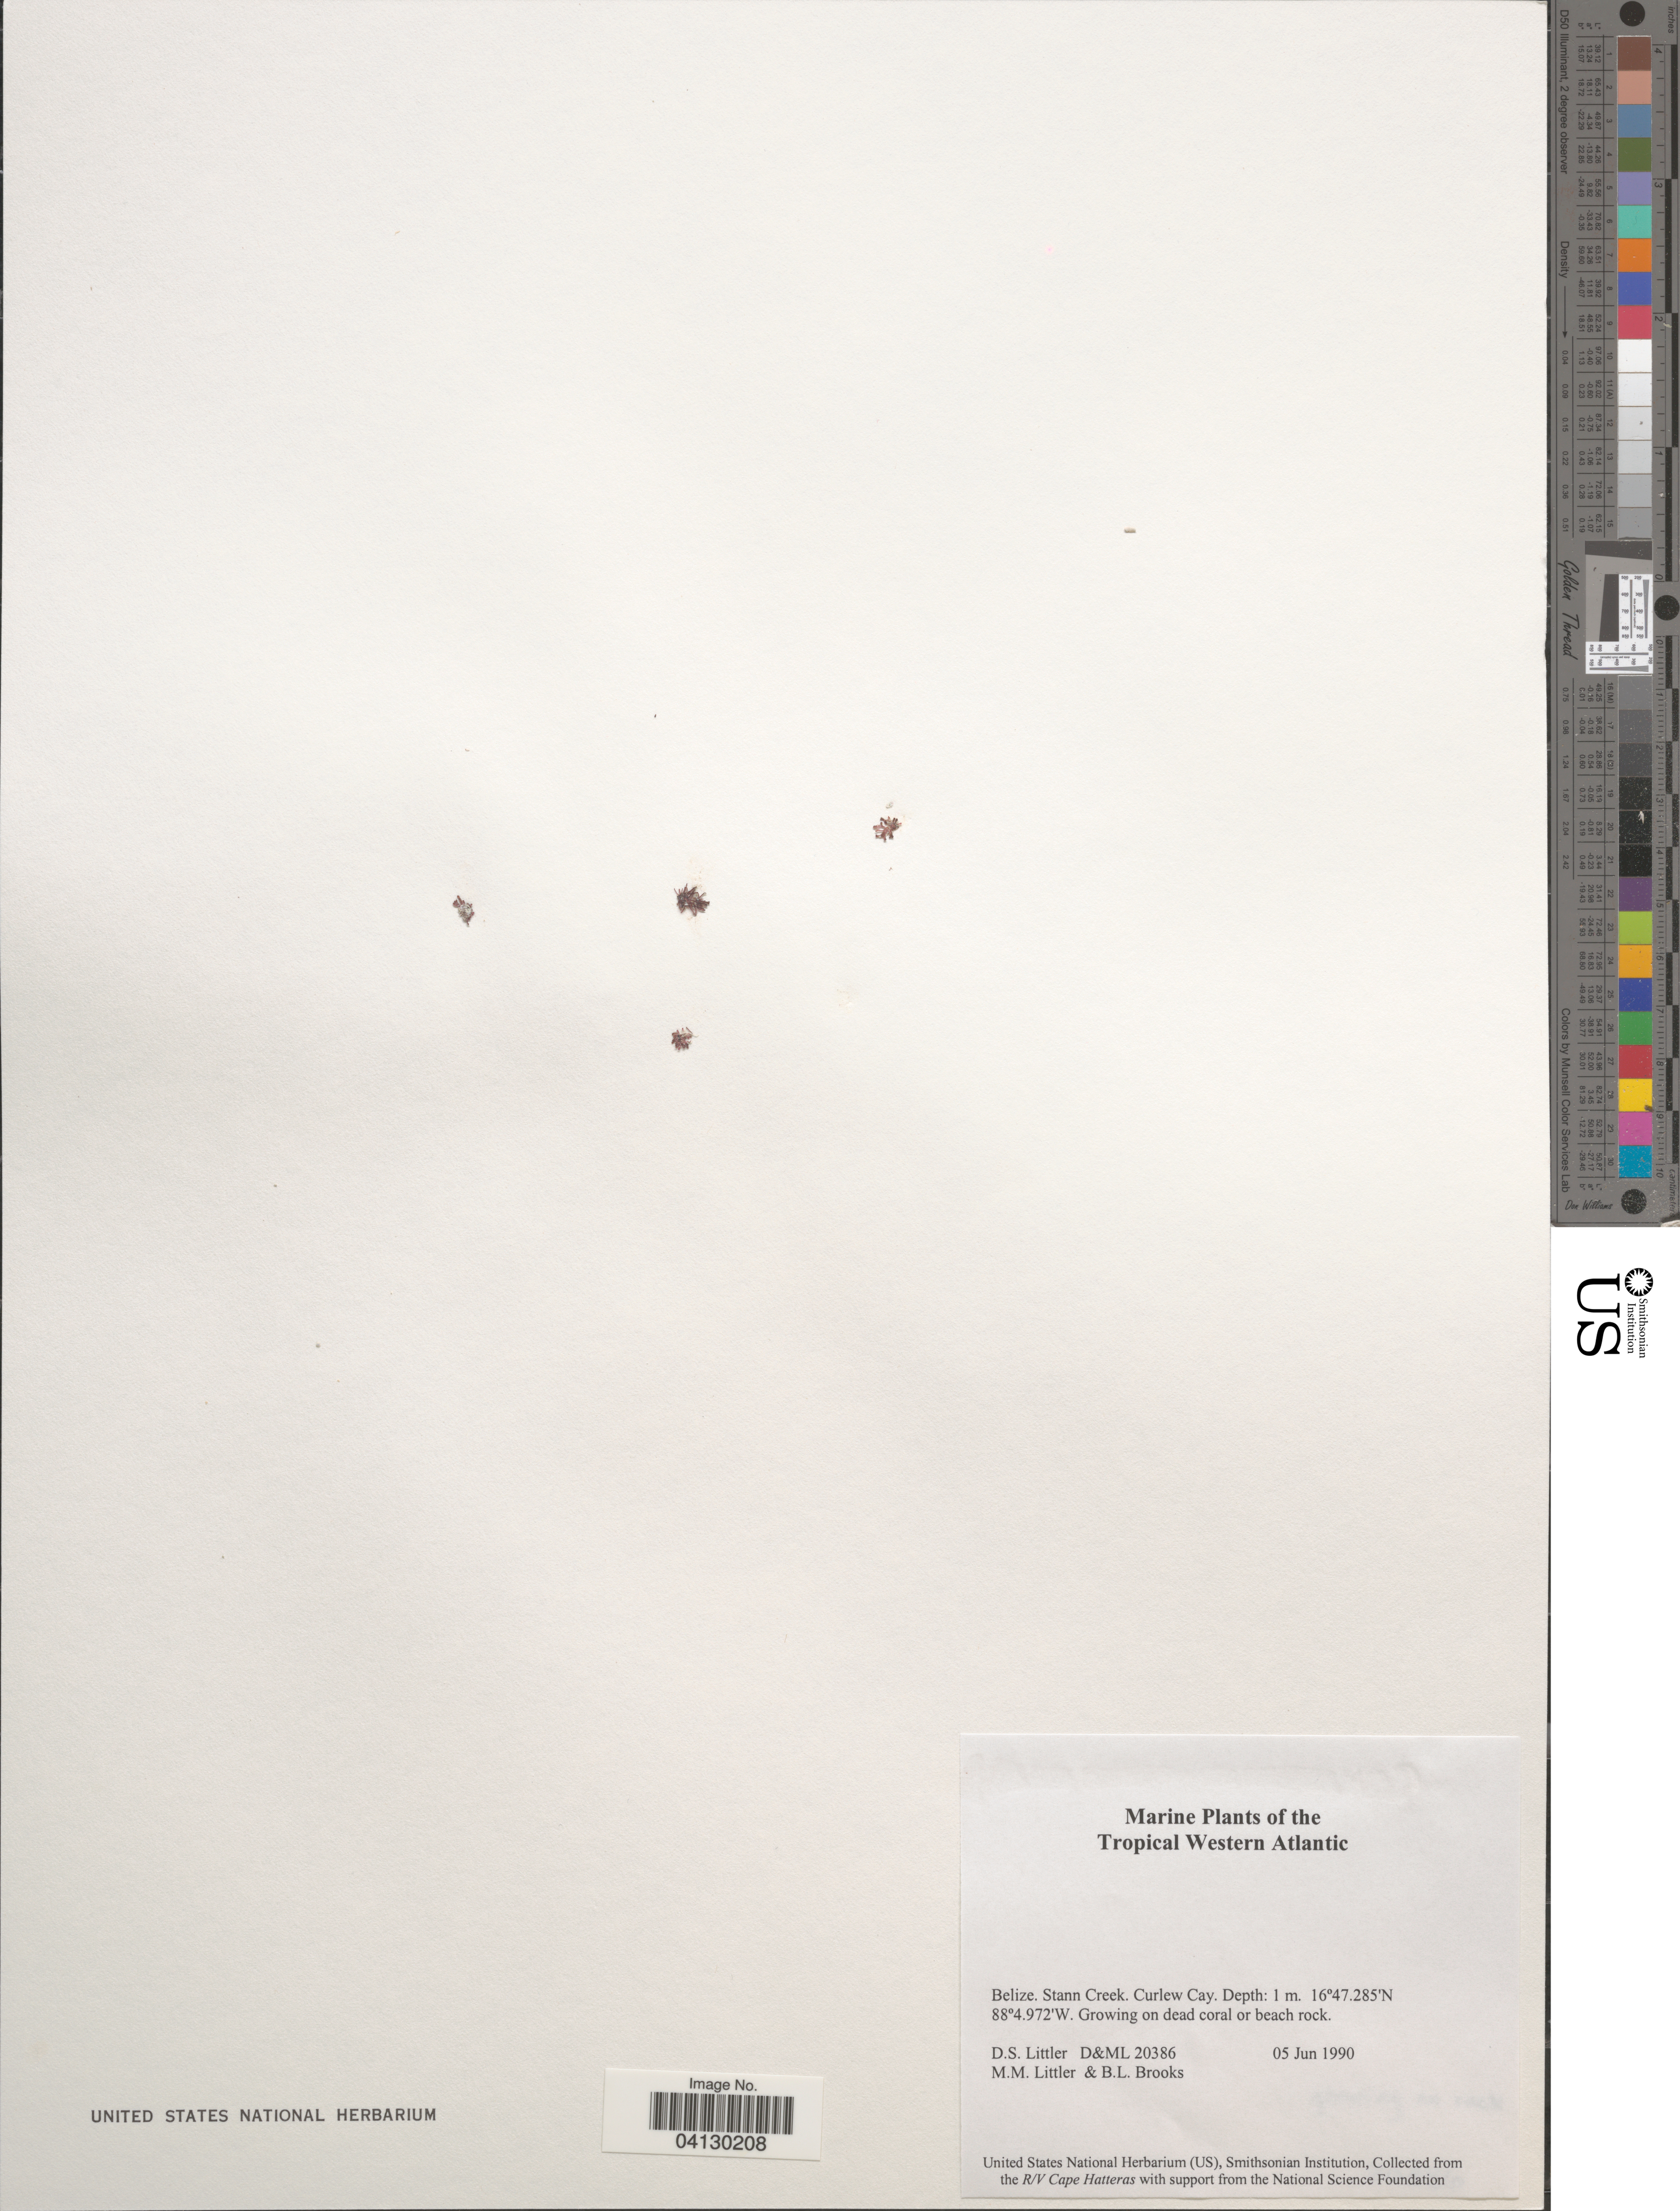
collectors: D. S. Littler & B. Brooks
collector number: D&ML20386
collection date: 1990-06-05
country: Belize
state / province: Stann Creek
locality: Tropical Western Atlantic. Curlew Cay.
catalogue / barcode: US 328587